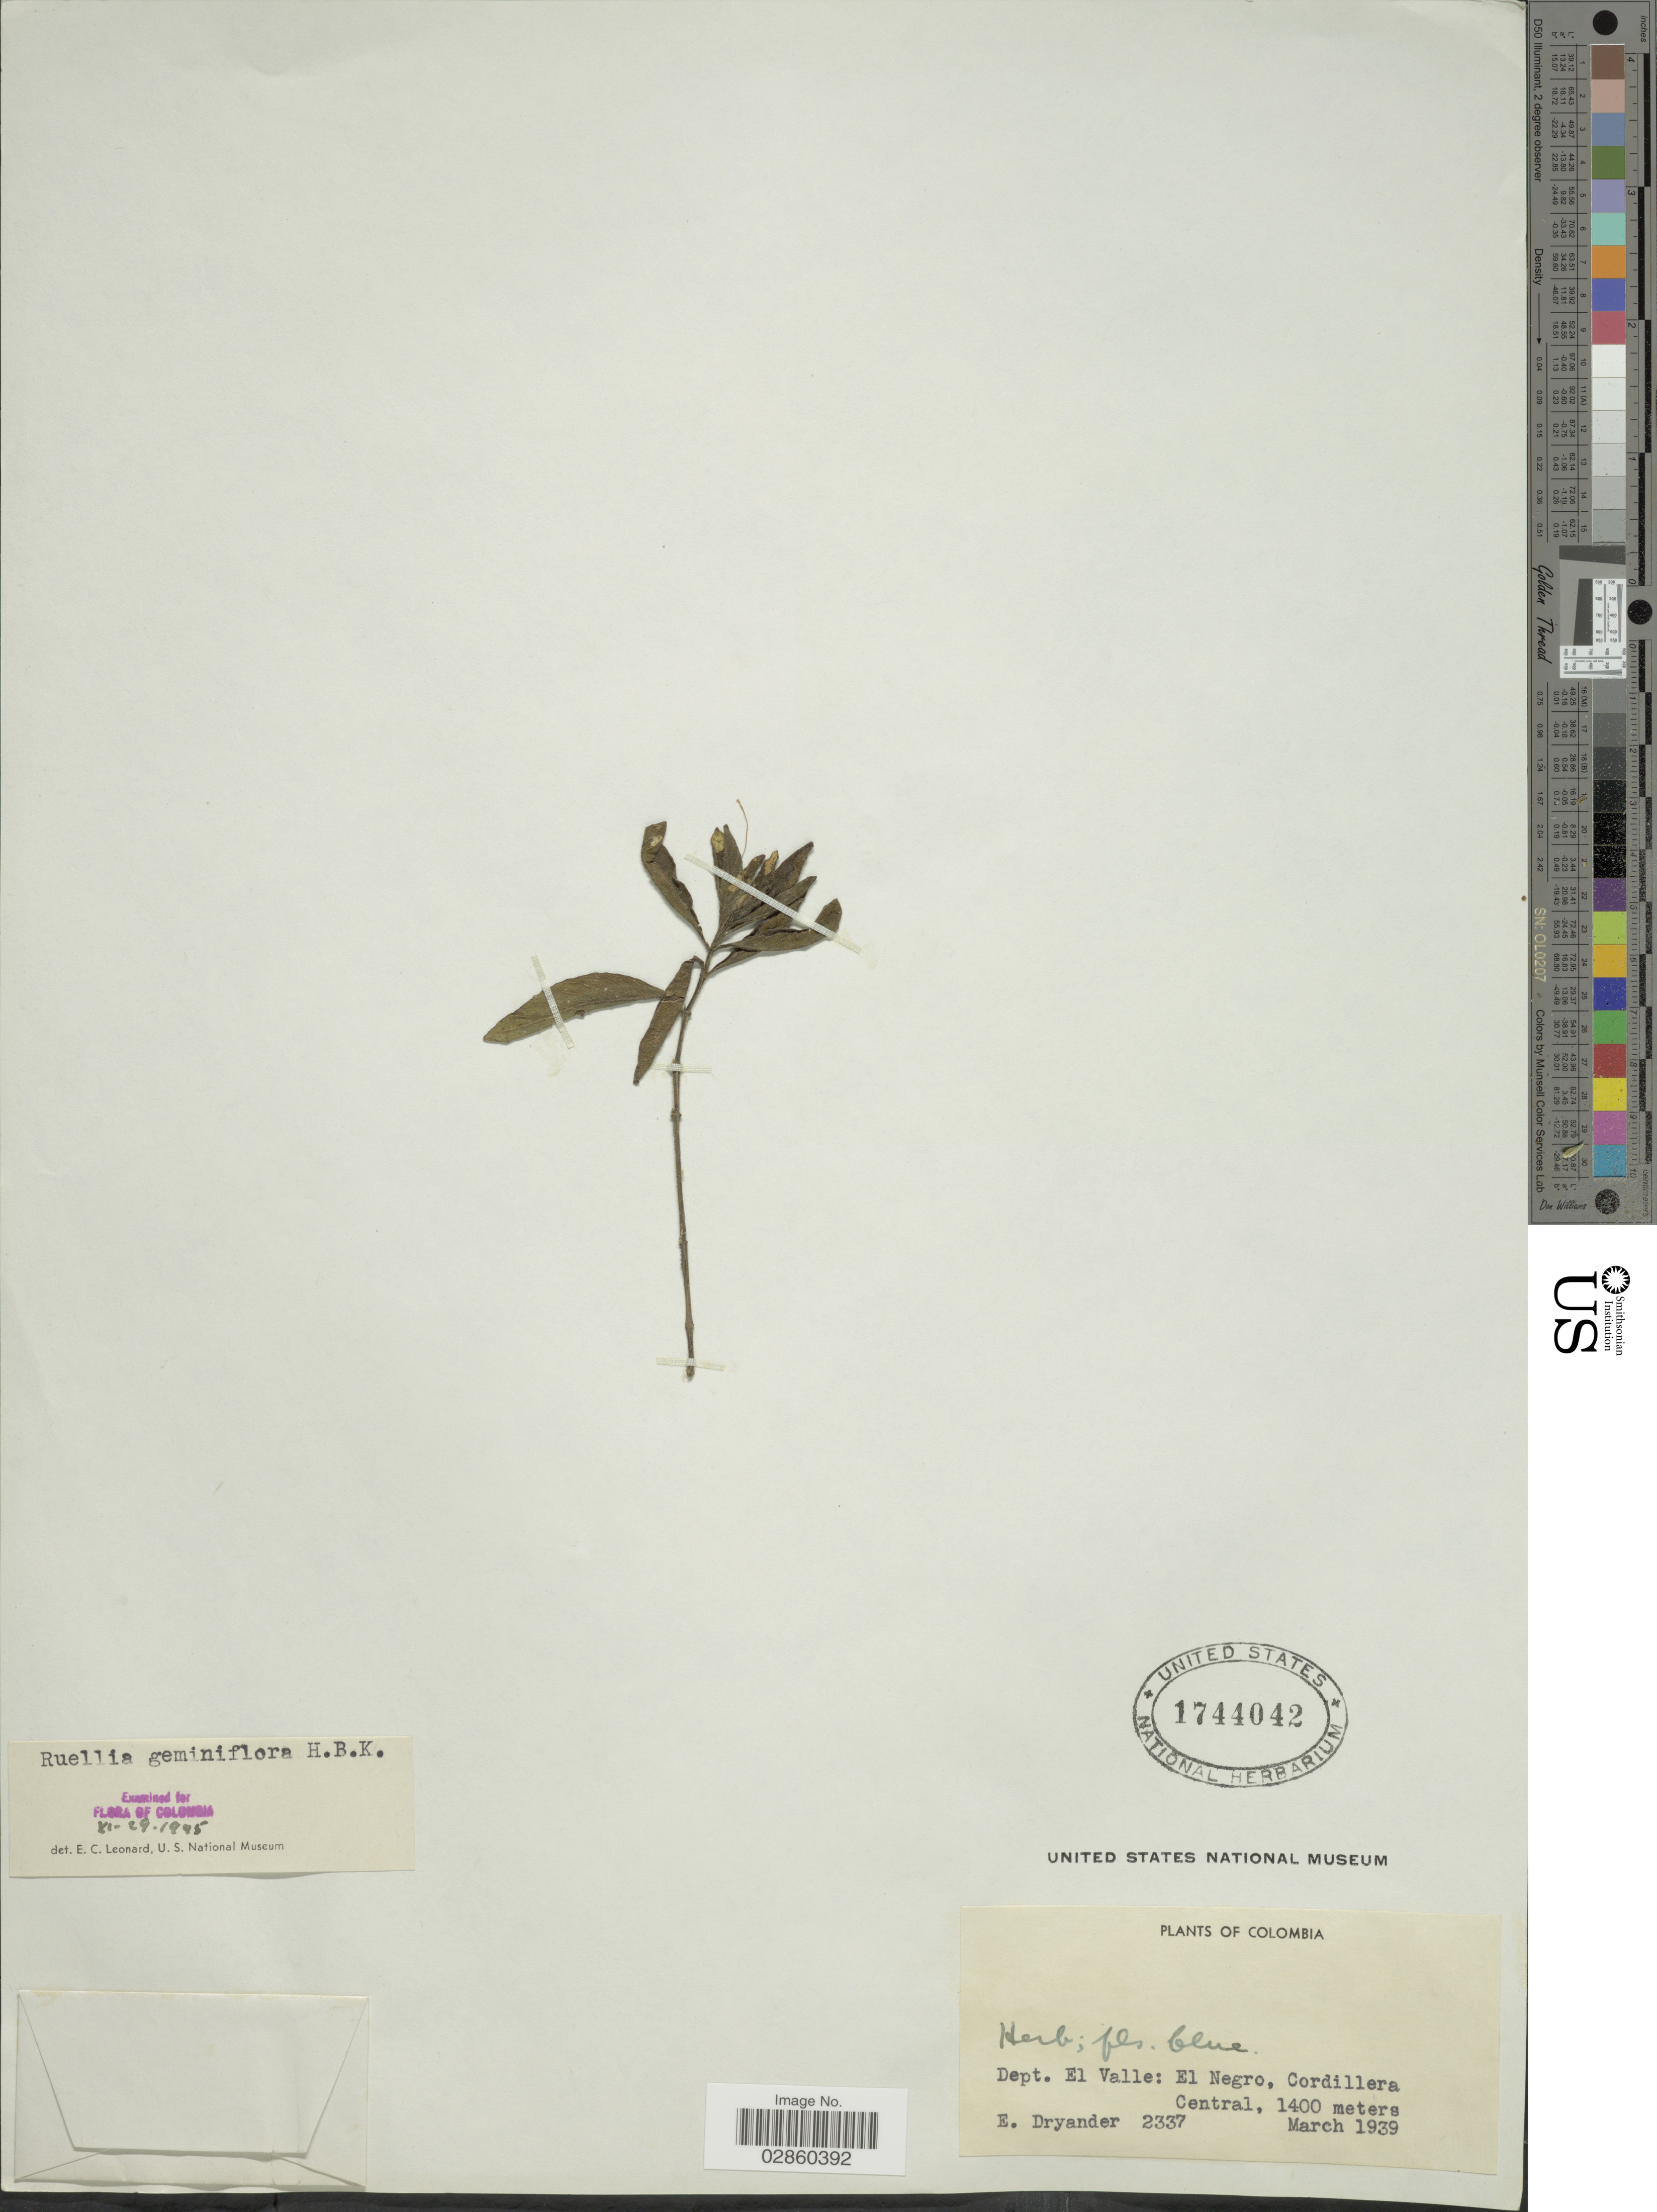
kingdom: Plantae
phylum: Tracheophyta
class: Magnoliopsida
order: Lamiales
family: Acanthaceae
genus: Ruellia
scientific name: Ruellia geminiflora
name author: Kunth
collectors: E. Dryander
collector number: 2337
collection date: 1939-03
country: Colombia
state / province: Valle del Cauca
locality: Dept. El Valle: El Negro, Cordillera Central.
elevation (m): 1400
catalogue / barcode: US 1744042